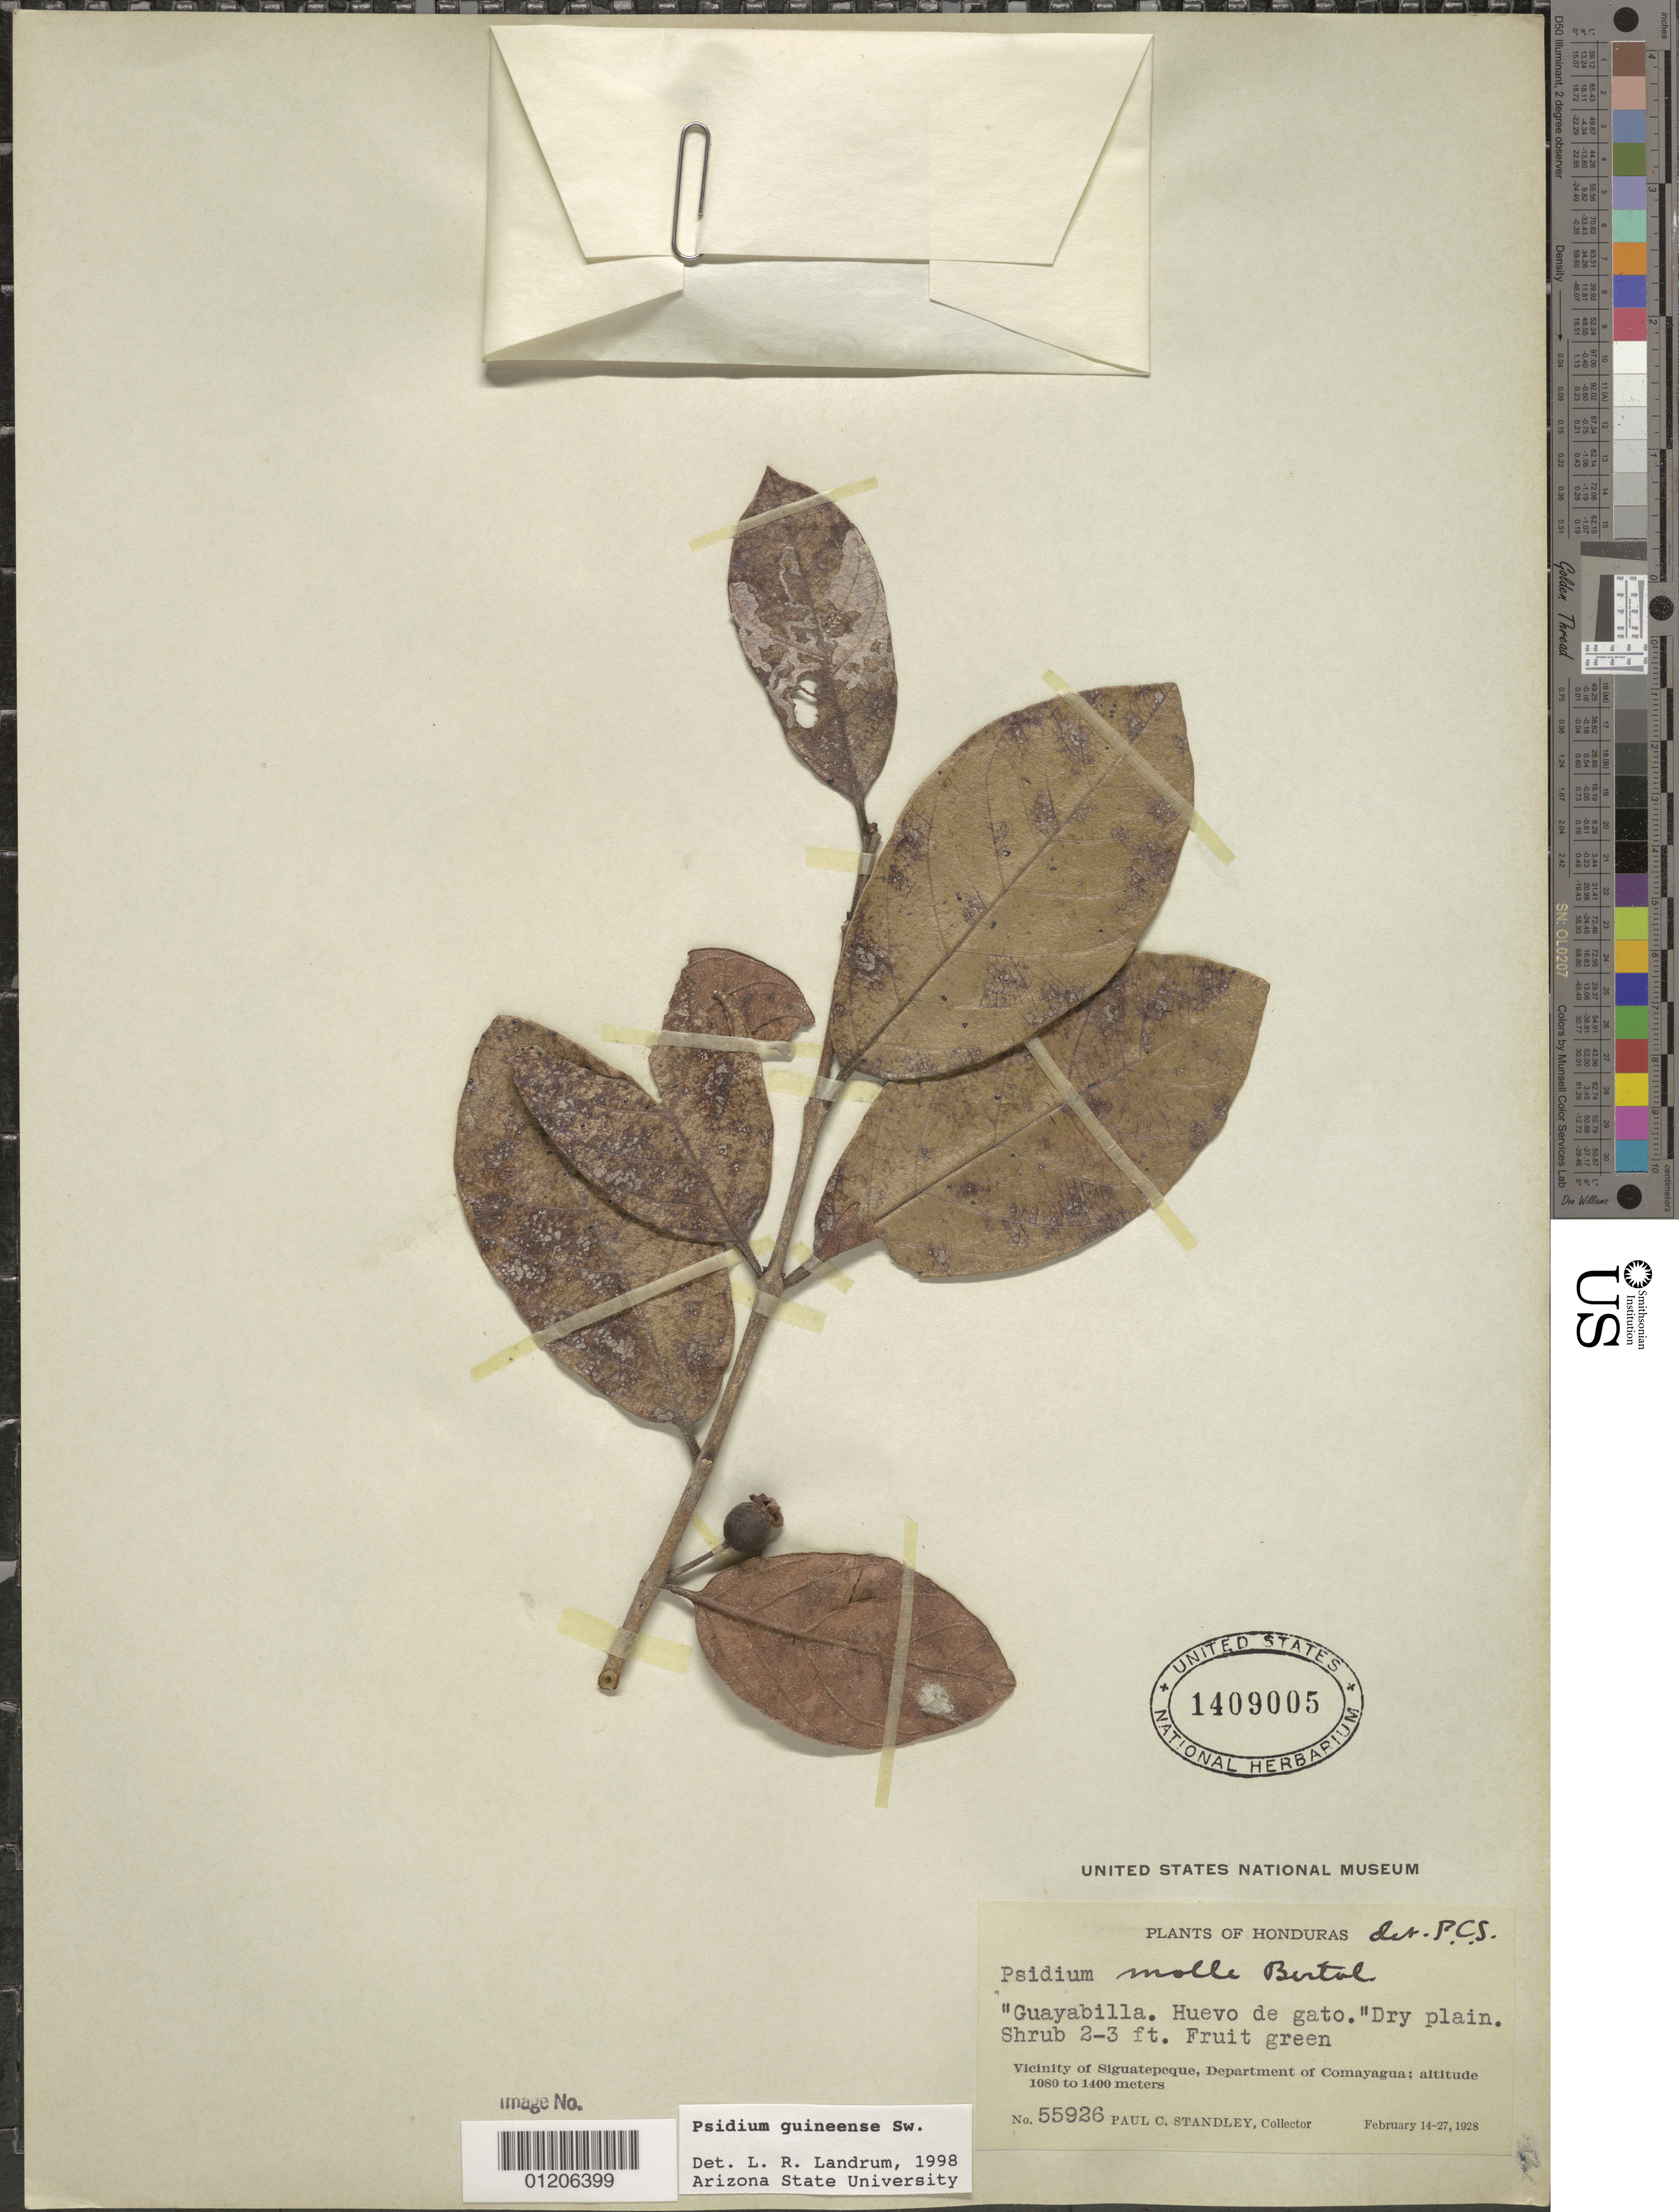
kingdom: Plantae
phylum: Tracheophyta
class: Magnoliopsida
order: Myrtales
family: Myrtaceae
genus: Psidium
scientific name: Psidium guineense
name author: Sw.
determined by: Landrum, L. R.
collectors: P. C. Standley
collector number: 55926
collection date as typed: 14 Feb 1928 to 27 Feb 1928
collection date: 1928-02-14/1928-02-27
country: Honduras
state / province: Comayagua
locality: Vicinity of Siguatepeque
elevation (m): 1080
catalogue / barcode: US 1409005